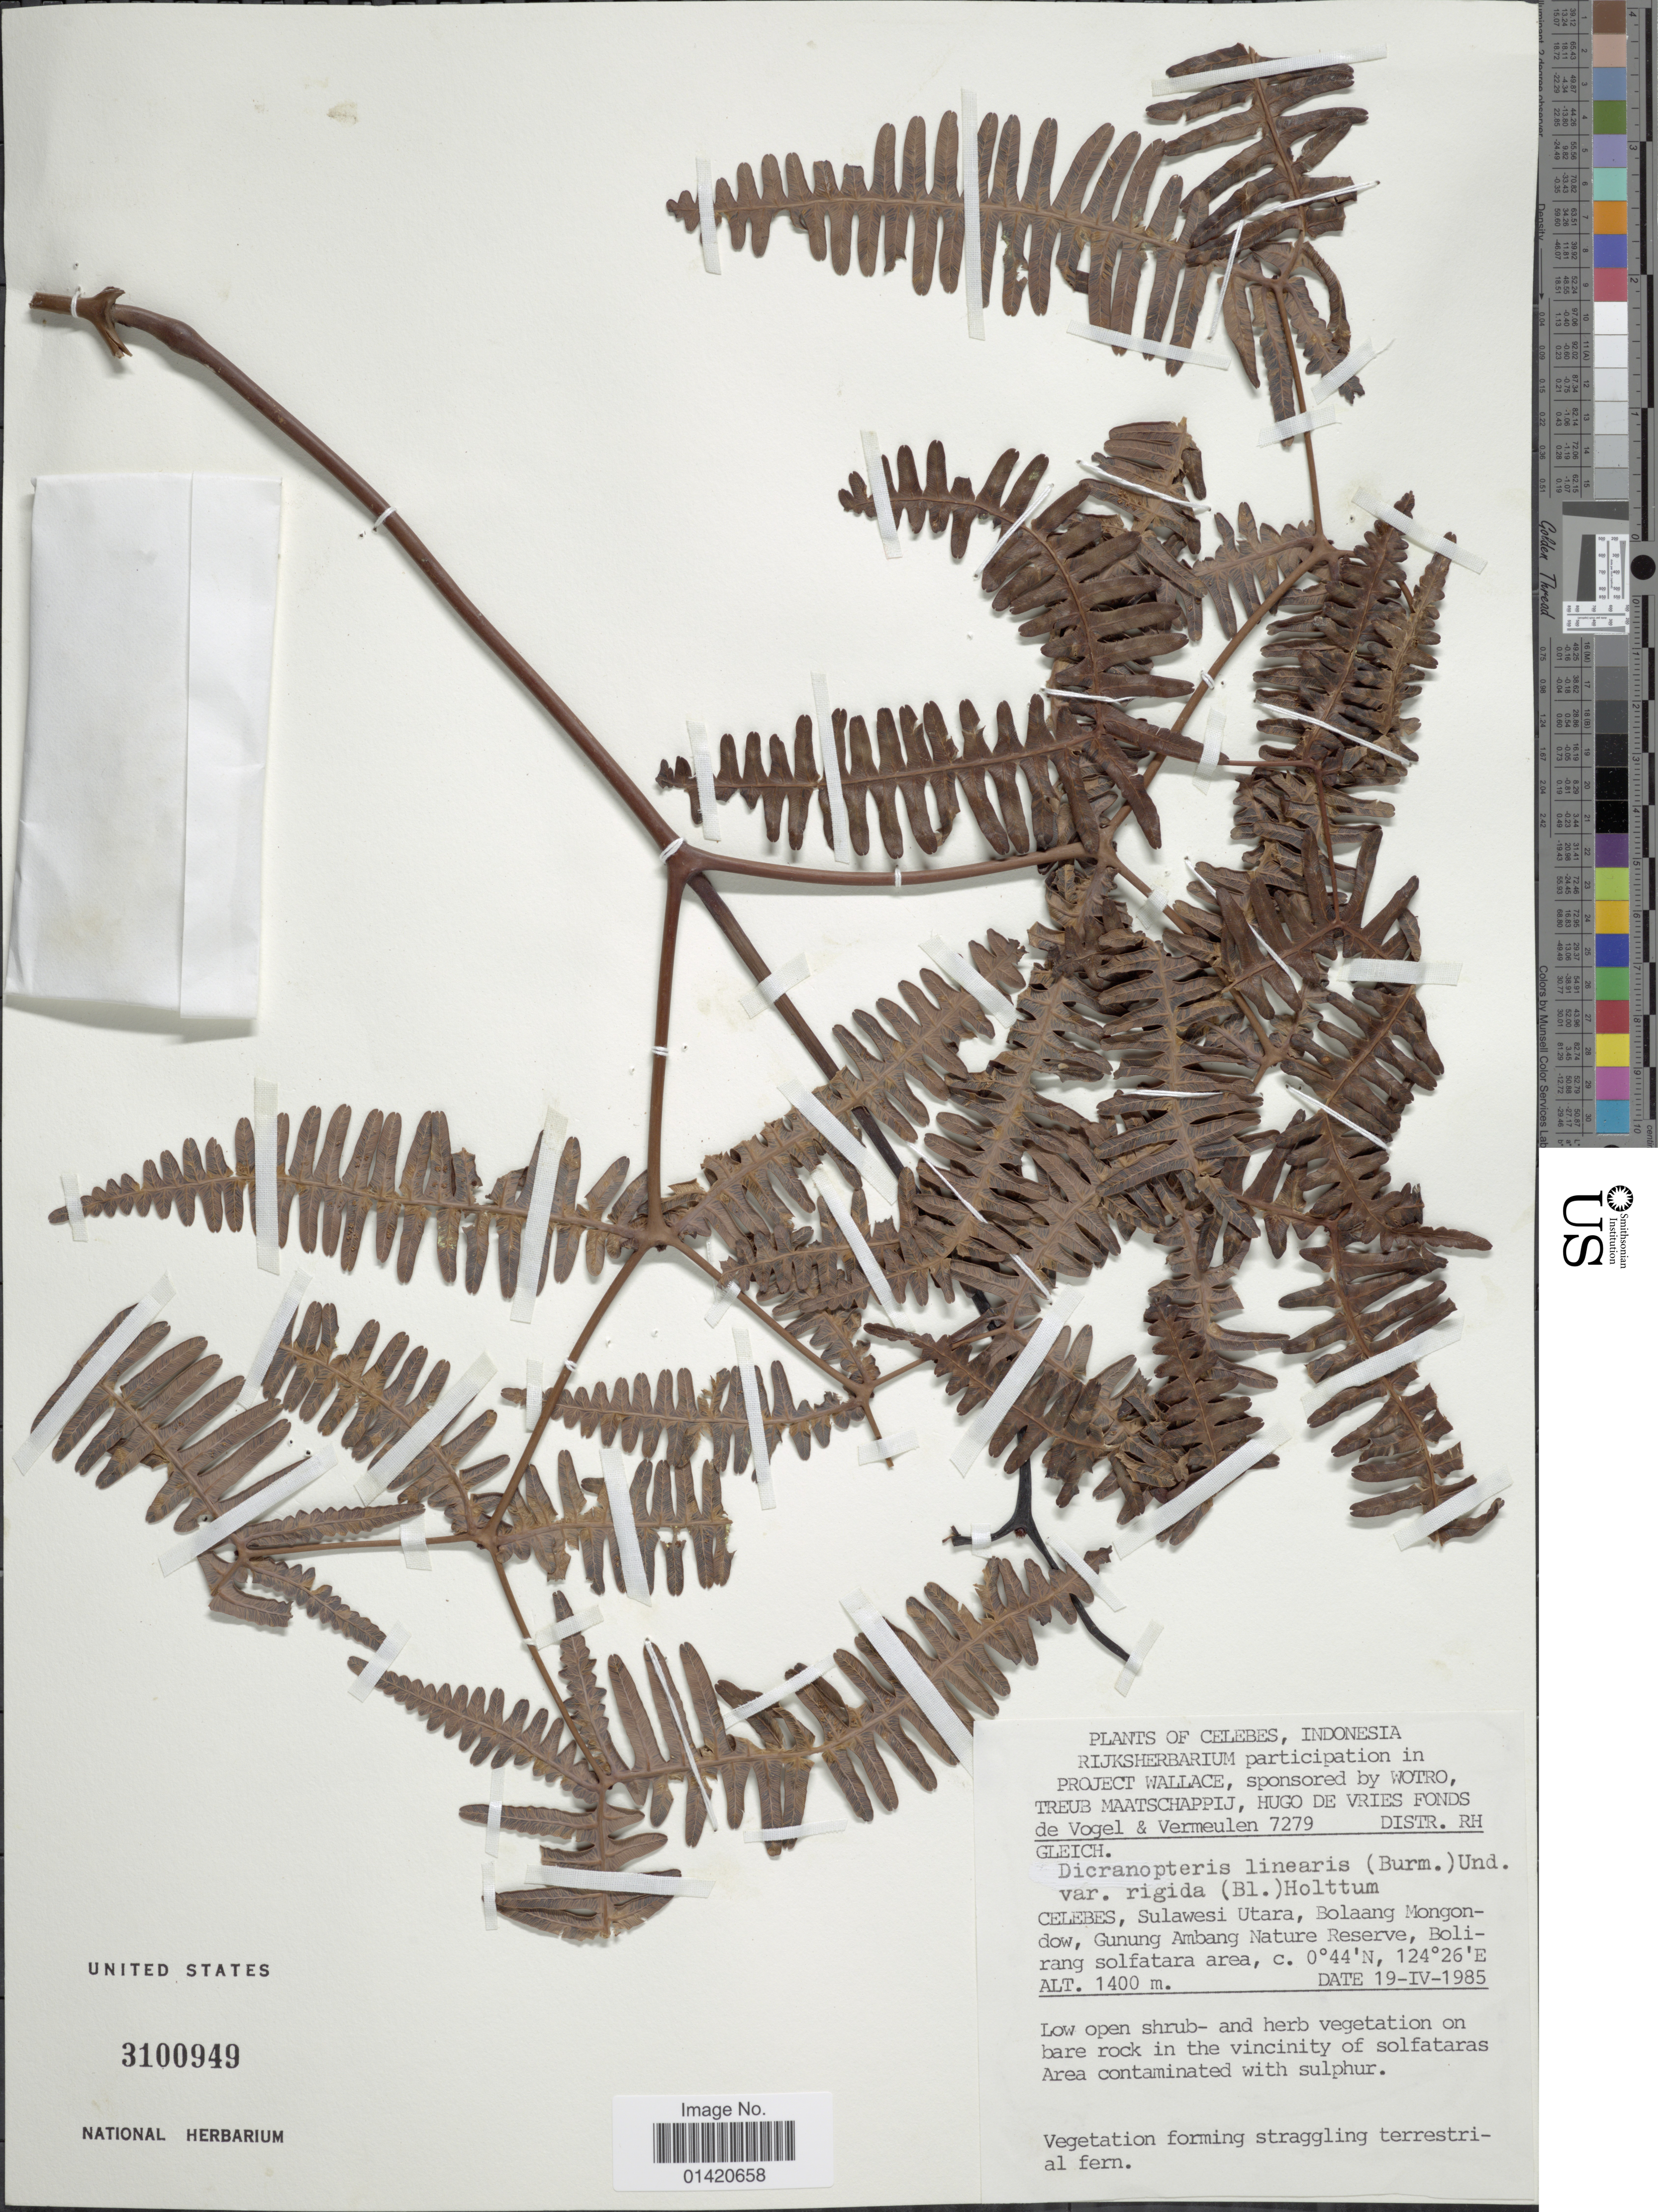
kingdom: Plantae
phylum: Tracheophyta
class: Polypodiopsida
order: Gleicheniales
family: Gleicheniaceae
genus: Dicranopteris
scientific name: Dicranopteris linearis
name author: (Burm. f.) Underw.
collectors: De Vogel & Vermeulen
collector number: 7279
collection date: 1985-04-19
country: Indonesia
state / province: Sulawesi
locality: Celebes, Sulawesi Utara, Bolaang Mongondow, Gunung Ambang Nature Reserve, Bolirang solfatara area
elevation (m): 1400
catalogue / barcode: US 3100949